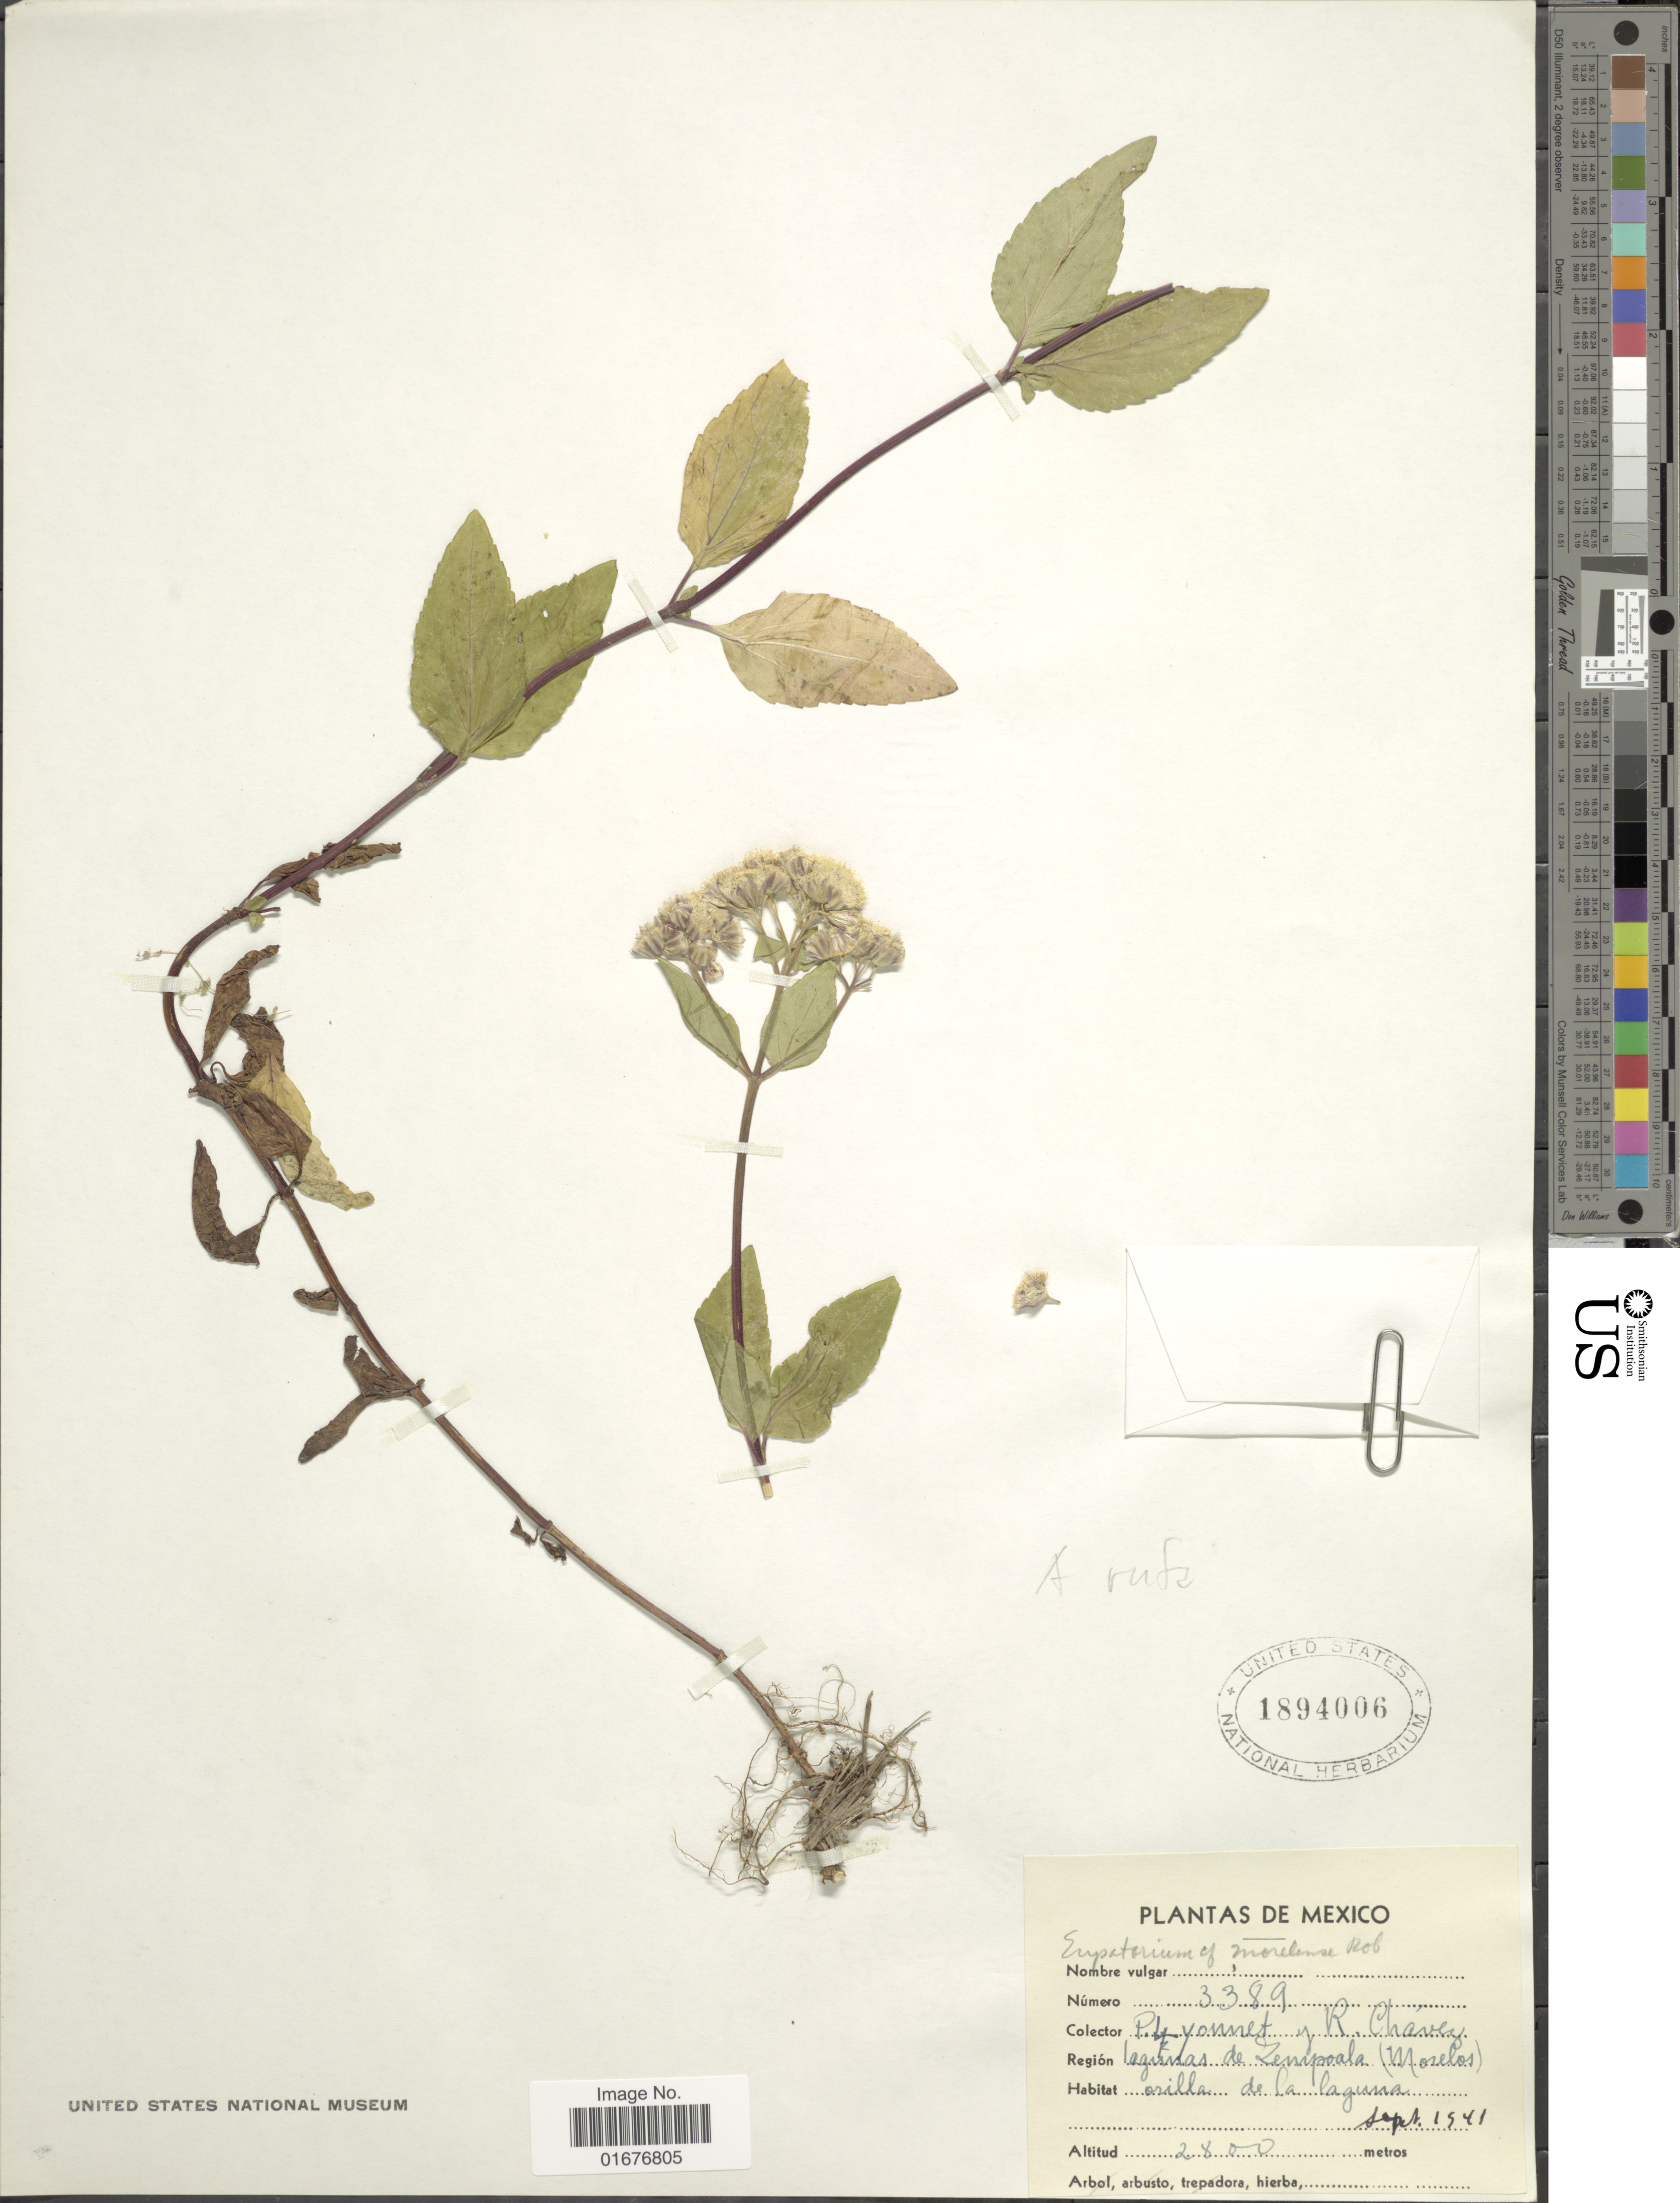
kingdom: Plantae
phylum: Tracheophyta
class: Magnoliopsida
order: Asterales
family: Asteraceae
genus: Ageratina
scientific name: Ageratina rufa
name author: (Greene) R.M. King & H. Rob.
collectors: P. Lyonnet & R. Chávez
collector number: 3389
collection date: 1941-09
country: Mexico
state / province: Morelos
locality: Lagunas de Zempoala, orilla de la laguna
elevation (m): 2800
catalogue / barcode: US 1894006